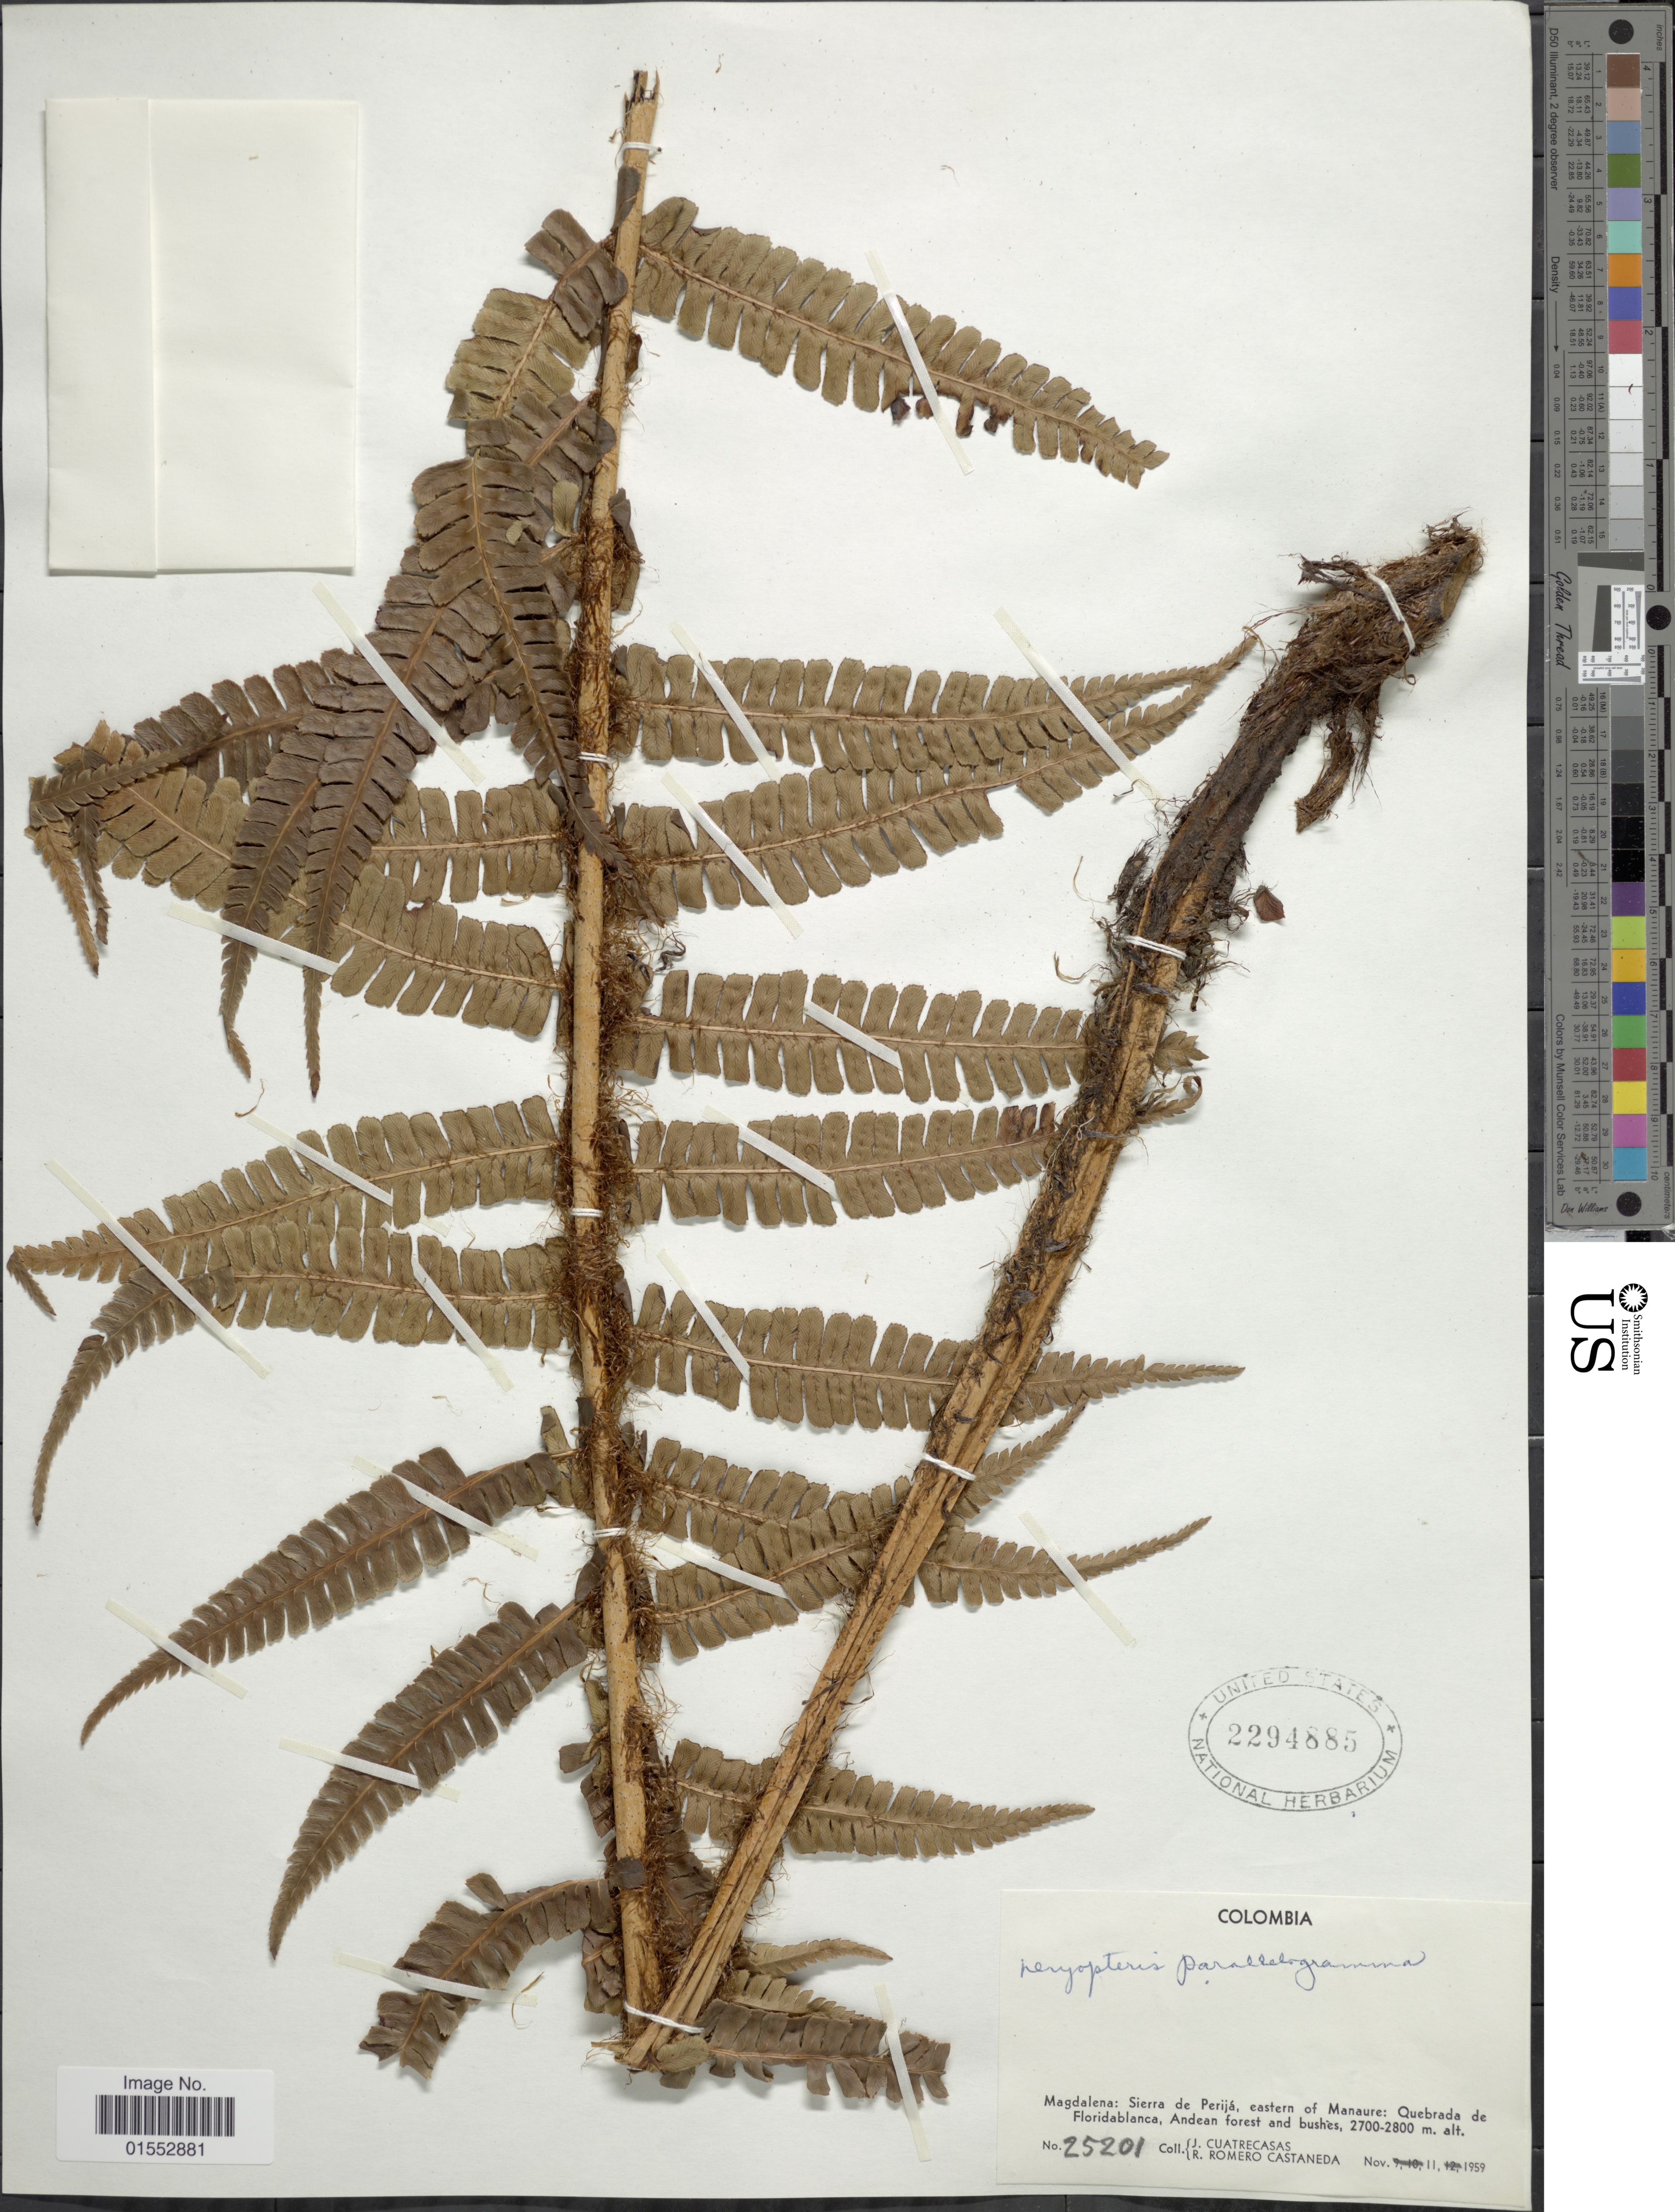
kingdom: Plantae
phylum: Tracheophyta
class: Polypodiopsida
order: Polypodiales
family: Dryopteridaceae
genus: Dryopteris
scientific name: Dryopteris wallichiana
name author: (Spreng.) Hyl.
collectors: J. Cuatrecasas & R. Romero Castañeda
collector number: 25201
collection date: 1959-11-11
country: Colombia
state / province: Magdalena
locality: Magdalena: Sierra de Perikja, eastern of Manaure: Quebrada de Floridablanca, Andean forest and bushes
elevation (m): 2700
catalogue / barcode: US 2294885